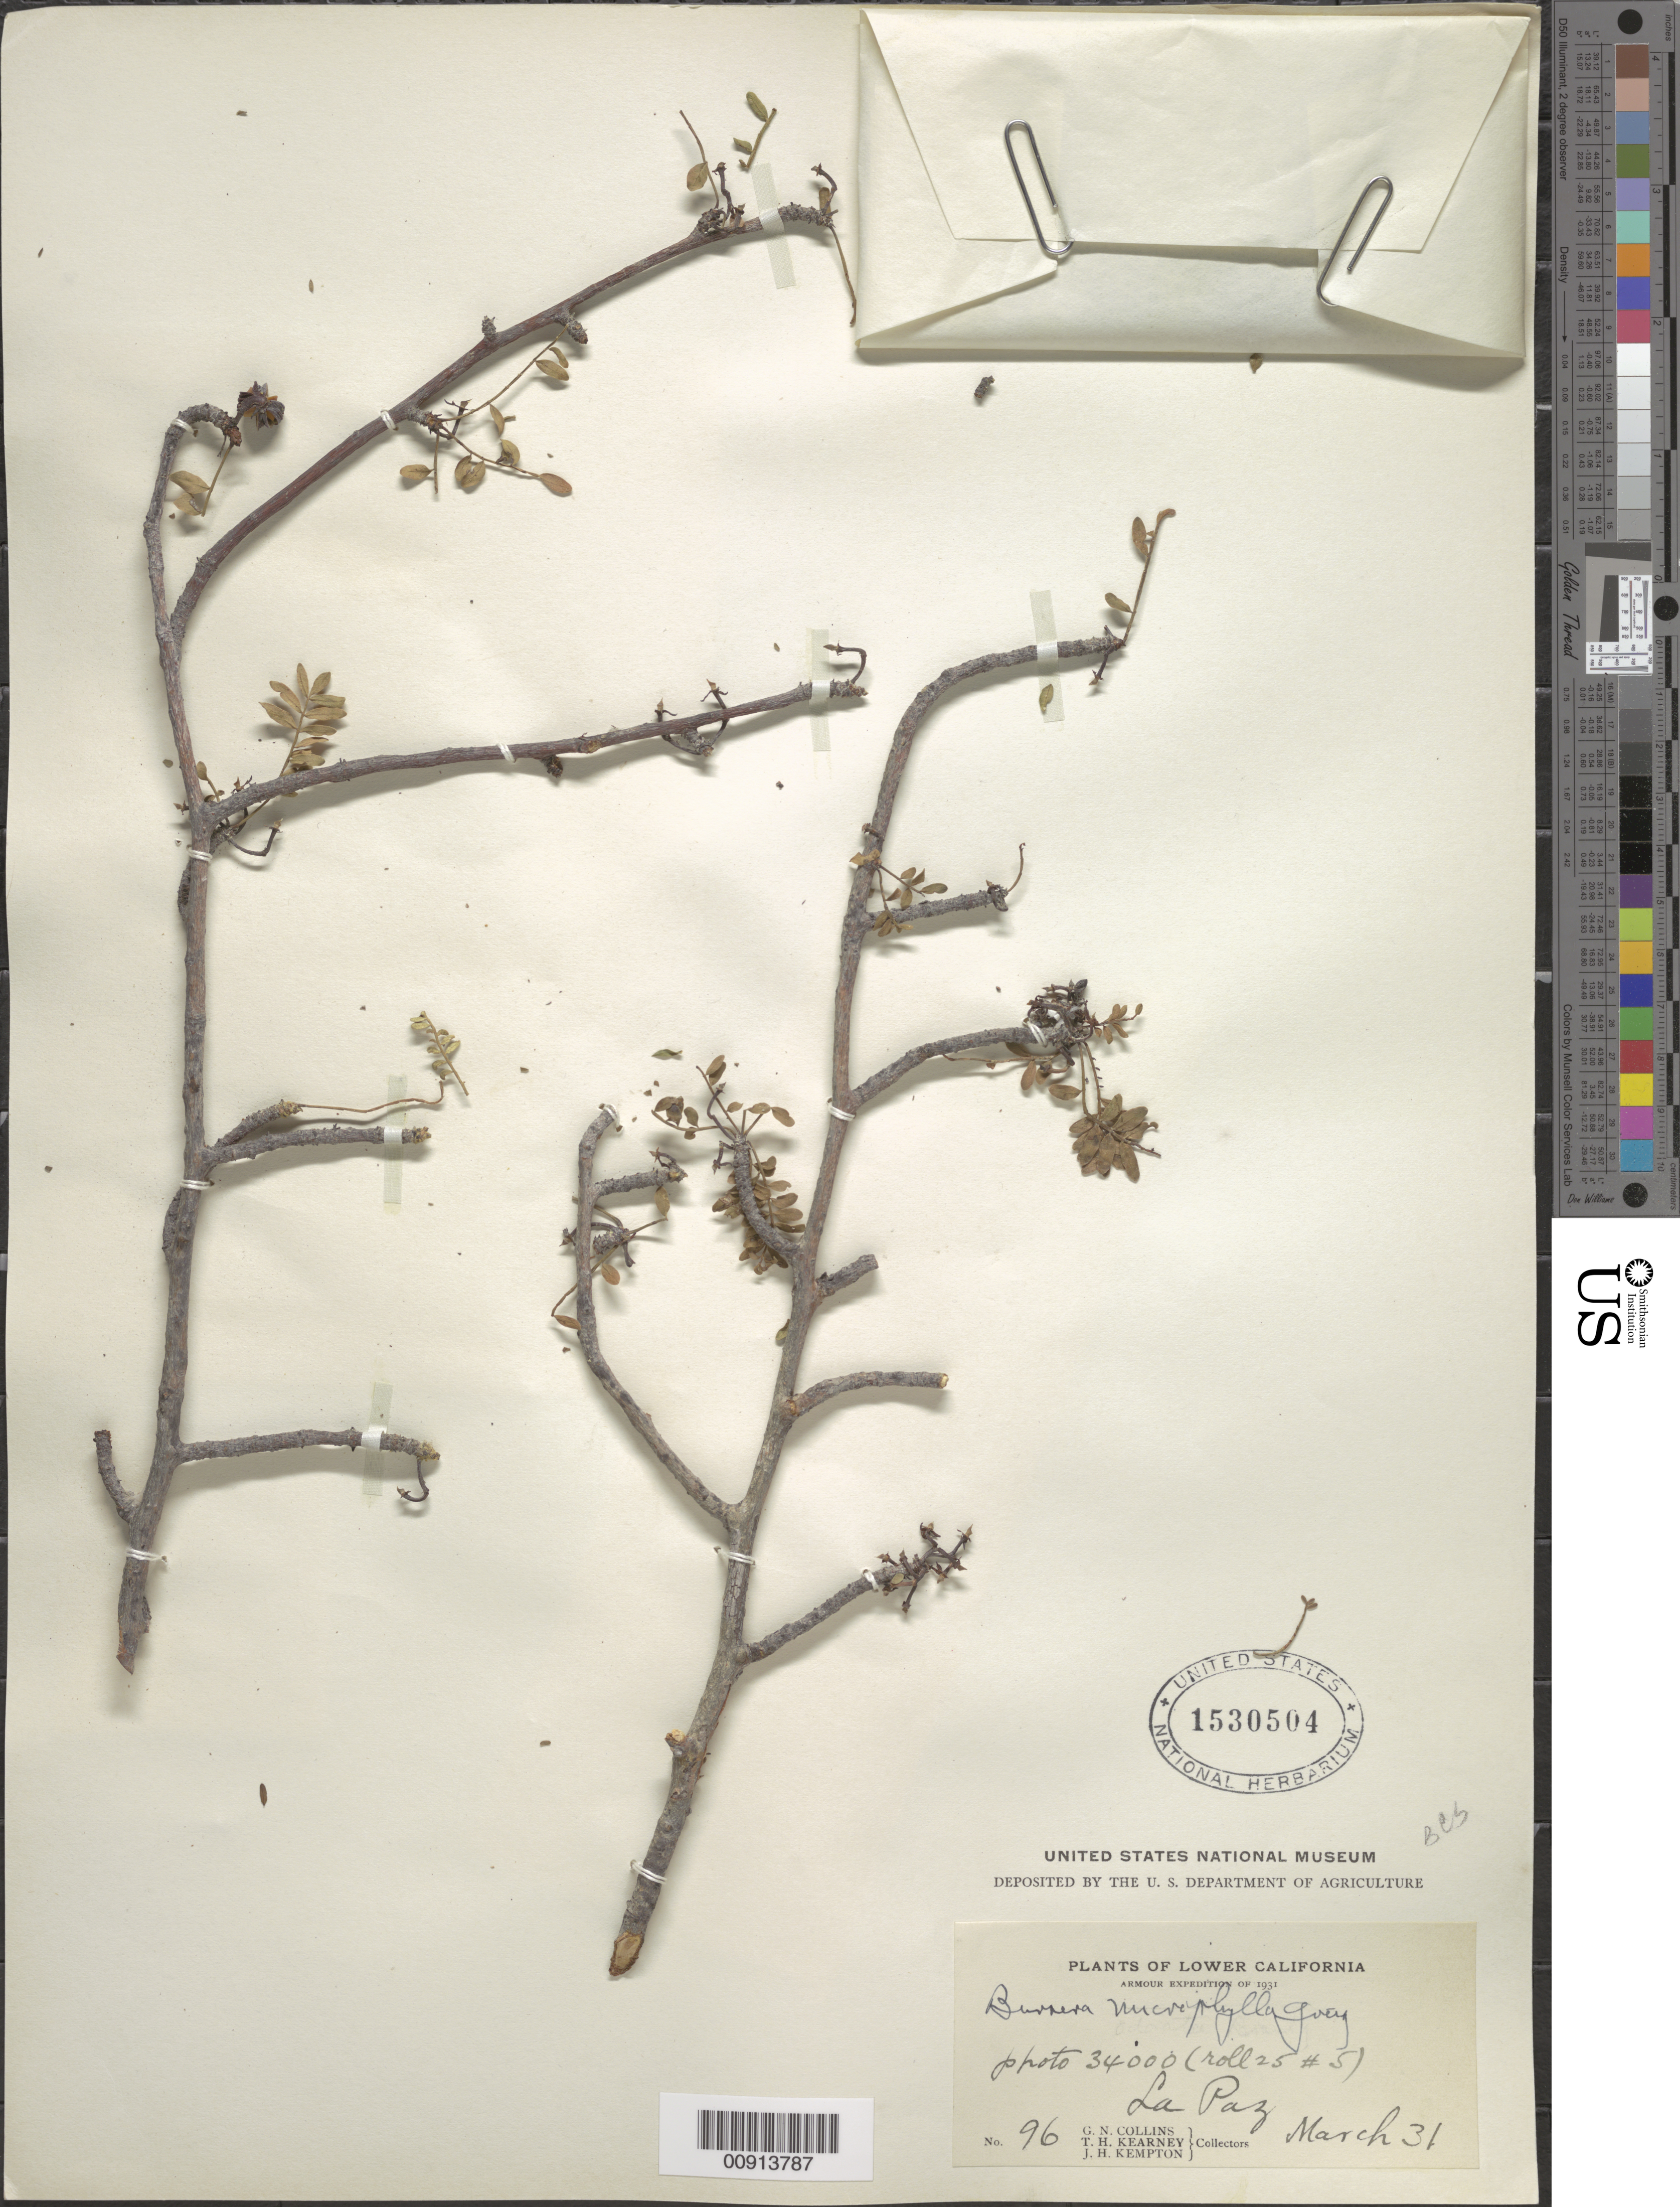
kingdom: Plantae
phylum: Tracheophyta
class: Magnoliopsida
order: Sapindales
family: Burseraceae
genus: Bursera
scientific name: Bursera microphylla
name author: A. Gray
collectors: G. N. Collins, T. H. Kearney & J. H. Kempton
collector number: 96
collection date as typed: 31 Mar 1931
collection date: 1931-03-31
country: Mexico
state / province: Baja California Sur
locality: La Paz, Lower California.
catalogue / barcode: US 1530504